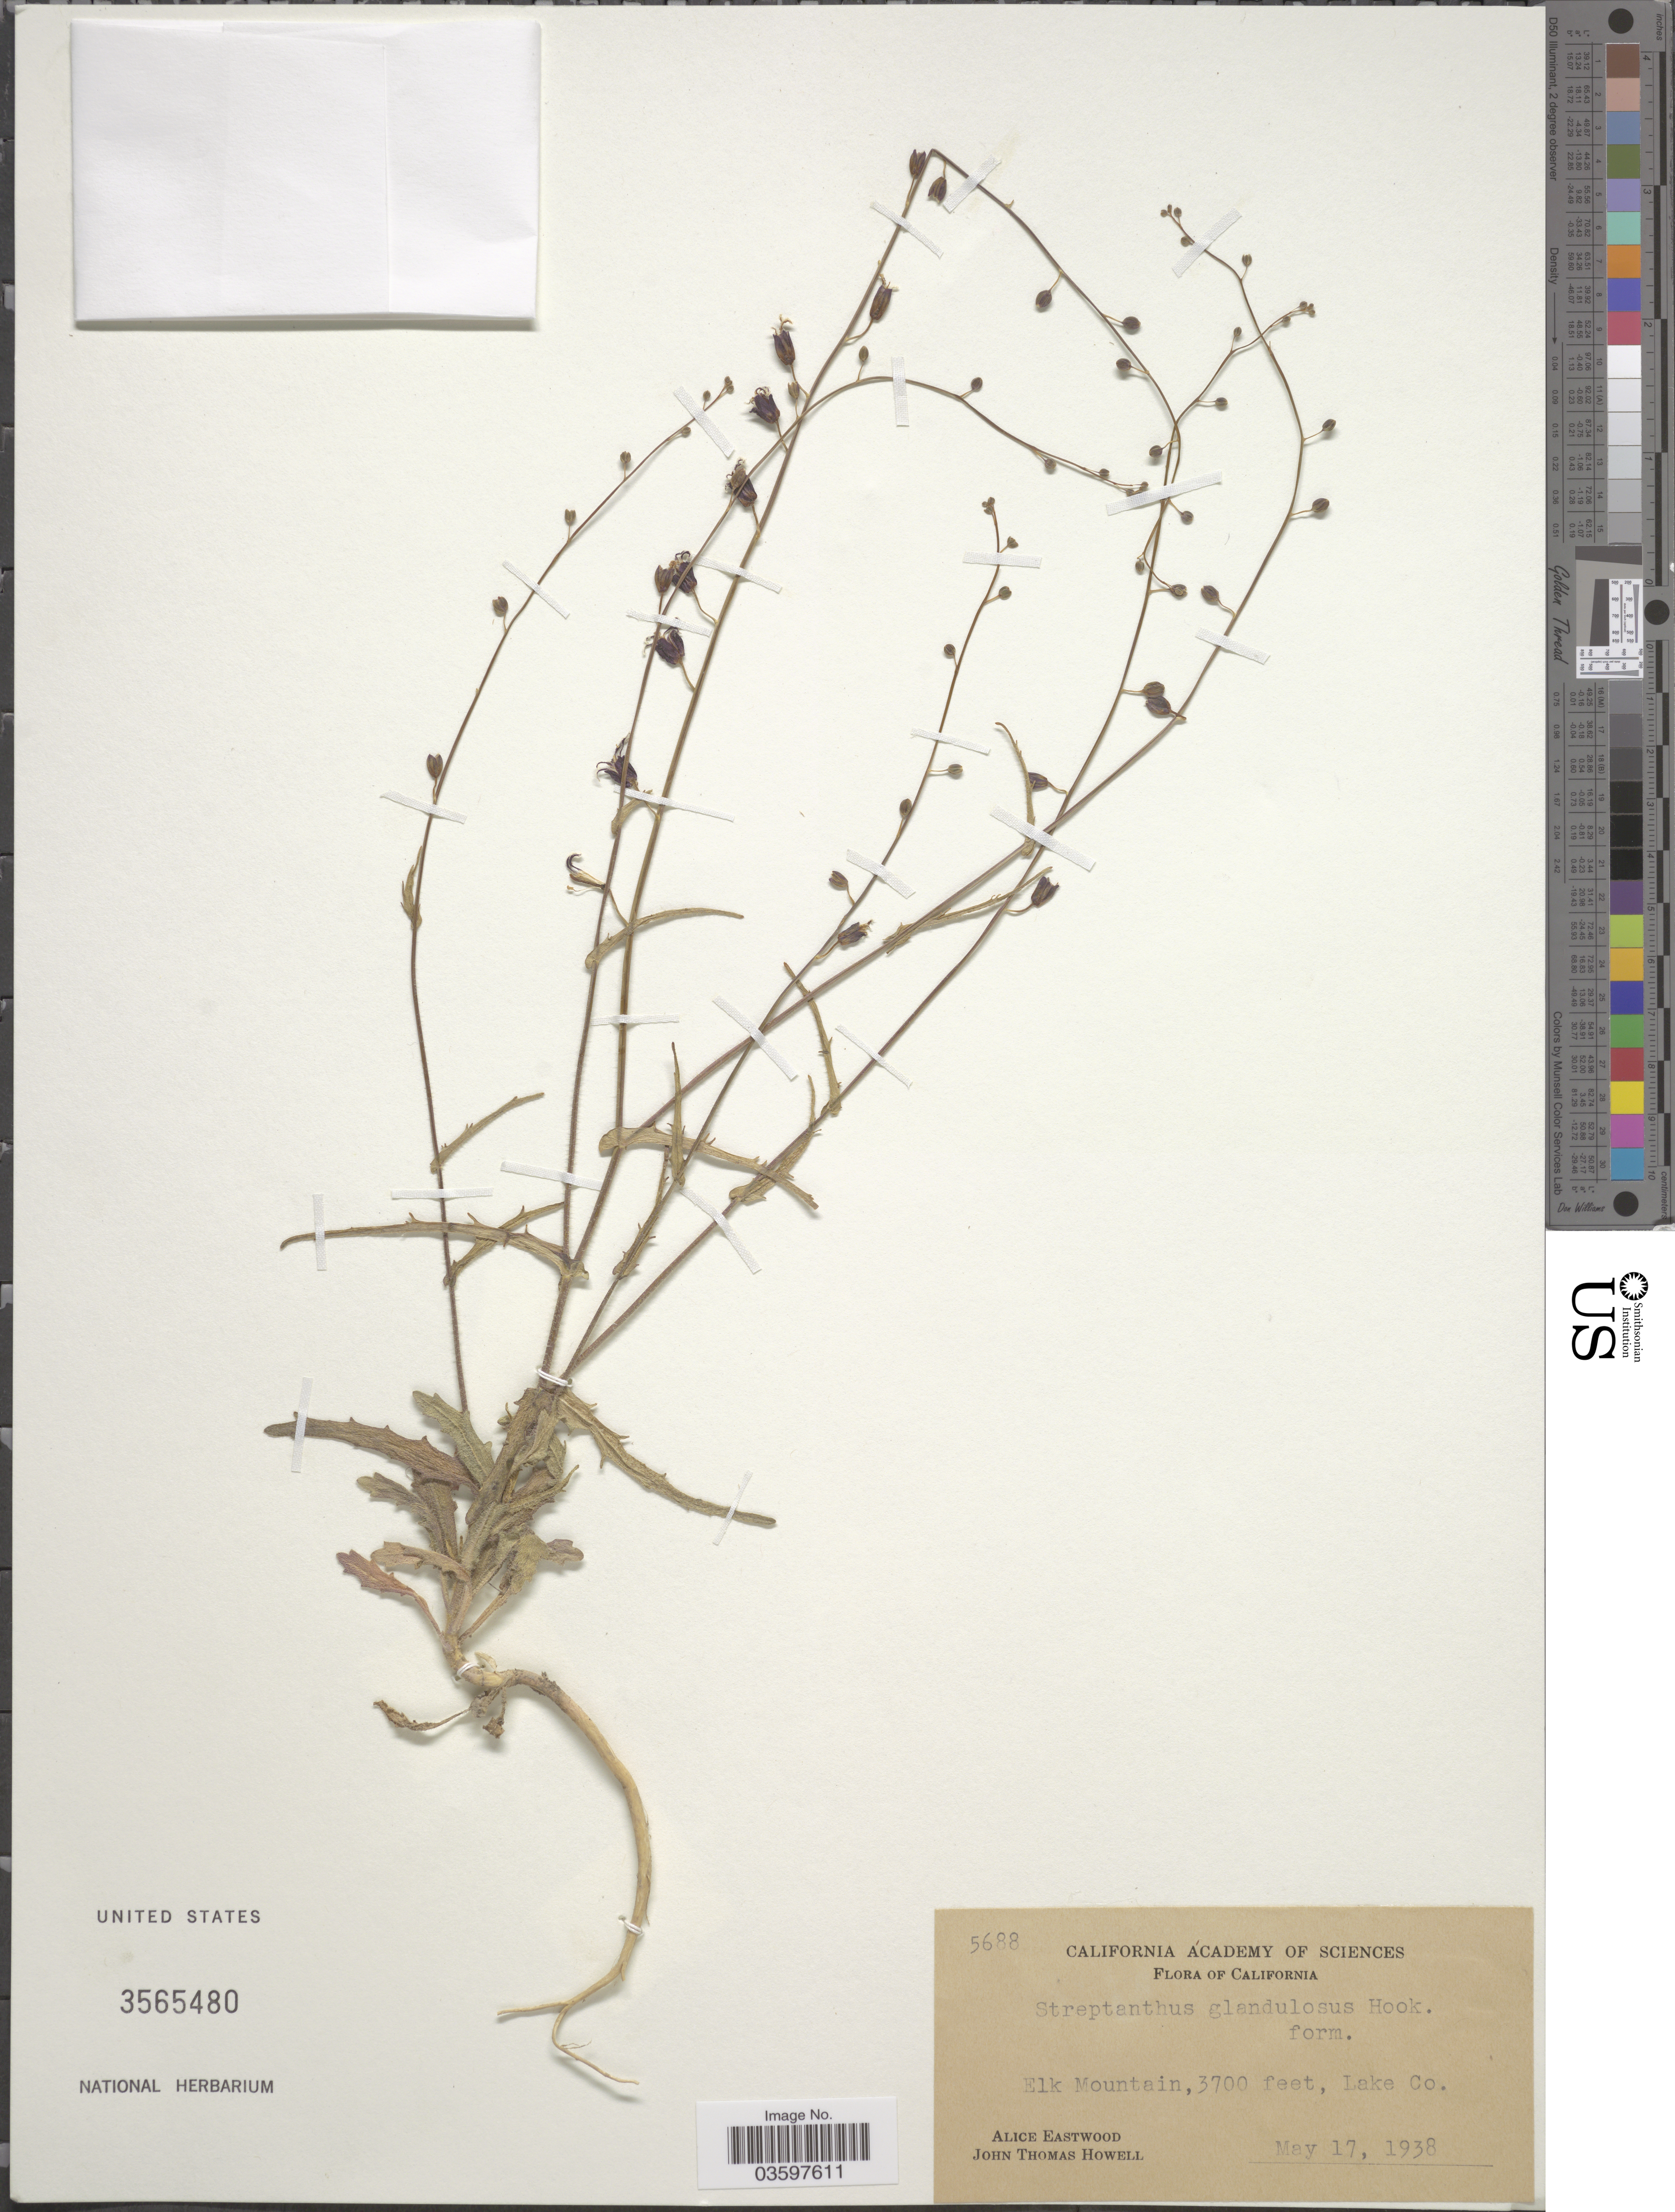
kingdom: Plantae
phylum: Tracheophyta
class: Magnoliopsida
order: Brassicales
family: Brassicaceae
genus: Streptanthus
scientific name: Streptanthus glandulosus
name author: Hook.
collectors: A. Eastwood & J. T. Howell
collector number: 5688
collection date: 1938-05-17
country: United States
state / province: California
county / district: Lake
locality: Elk Mountain, Lake Co.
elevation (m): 1128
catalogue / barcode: US 3565480